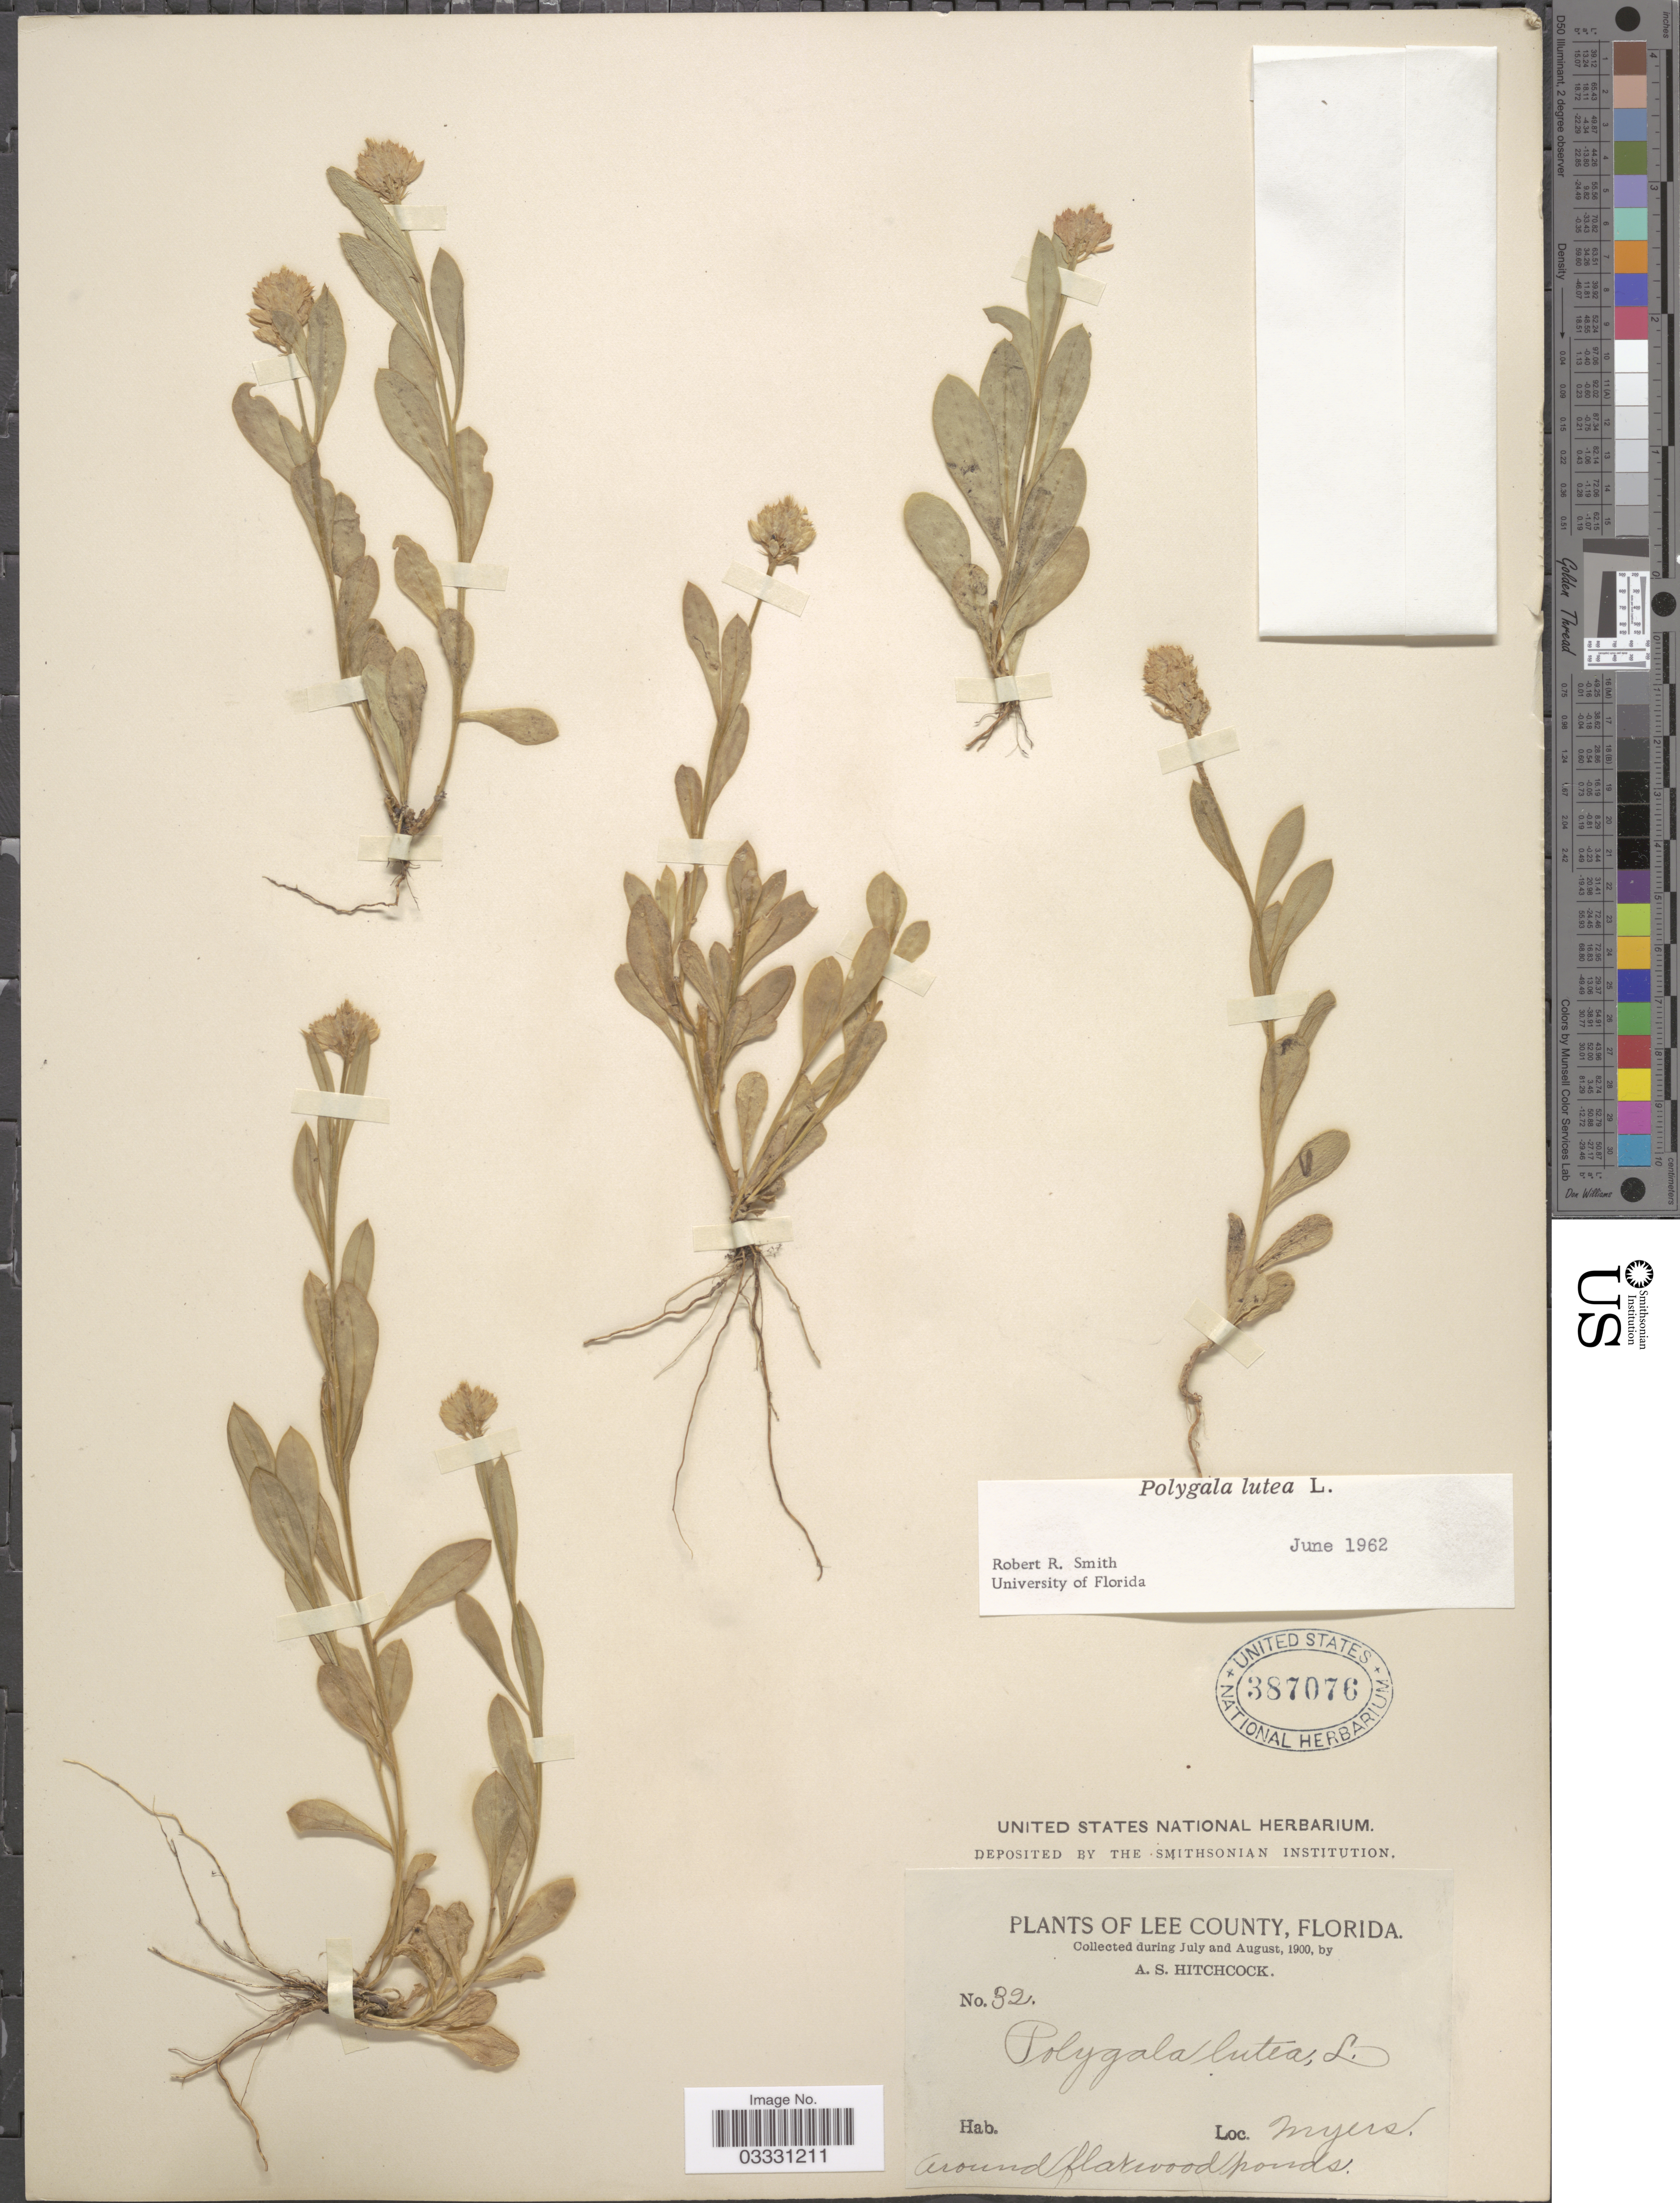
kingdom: Plantae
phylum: Tracheophyta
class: Magnoliopsida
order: Fabales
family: Polygalaceae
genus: Polygala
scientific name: Polygala lutea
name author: L.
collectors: A. S. Hitchcock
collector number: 32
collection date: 1900-07/1900-08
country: United States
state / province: Florida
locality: Lee County, Myers.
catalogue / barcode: US 387076